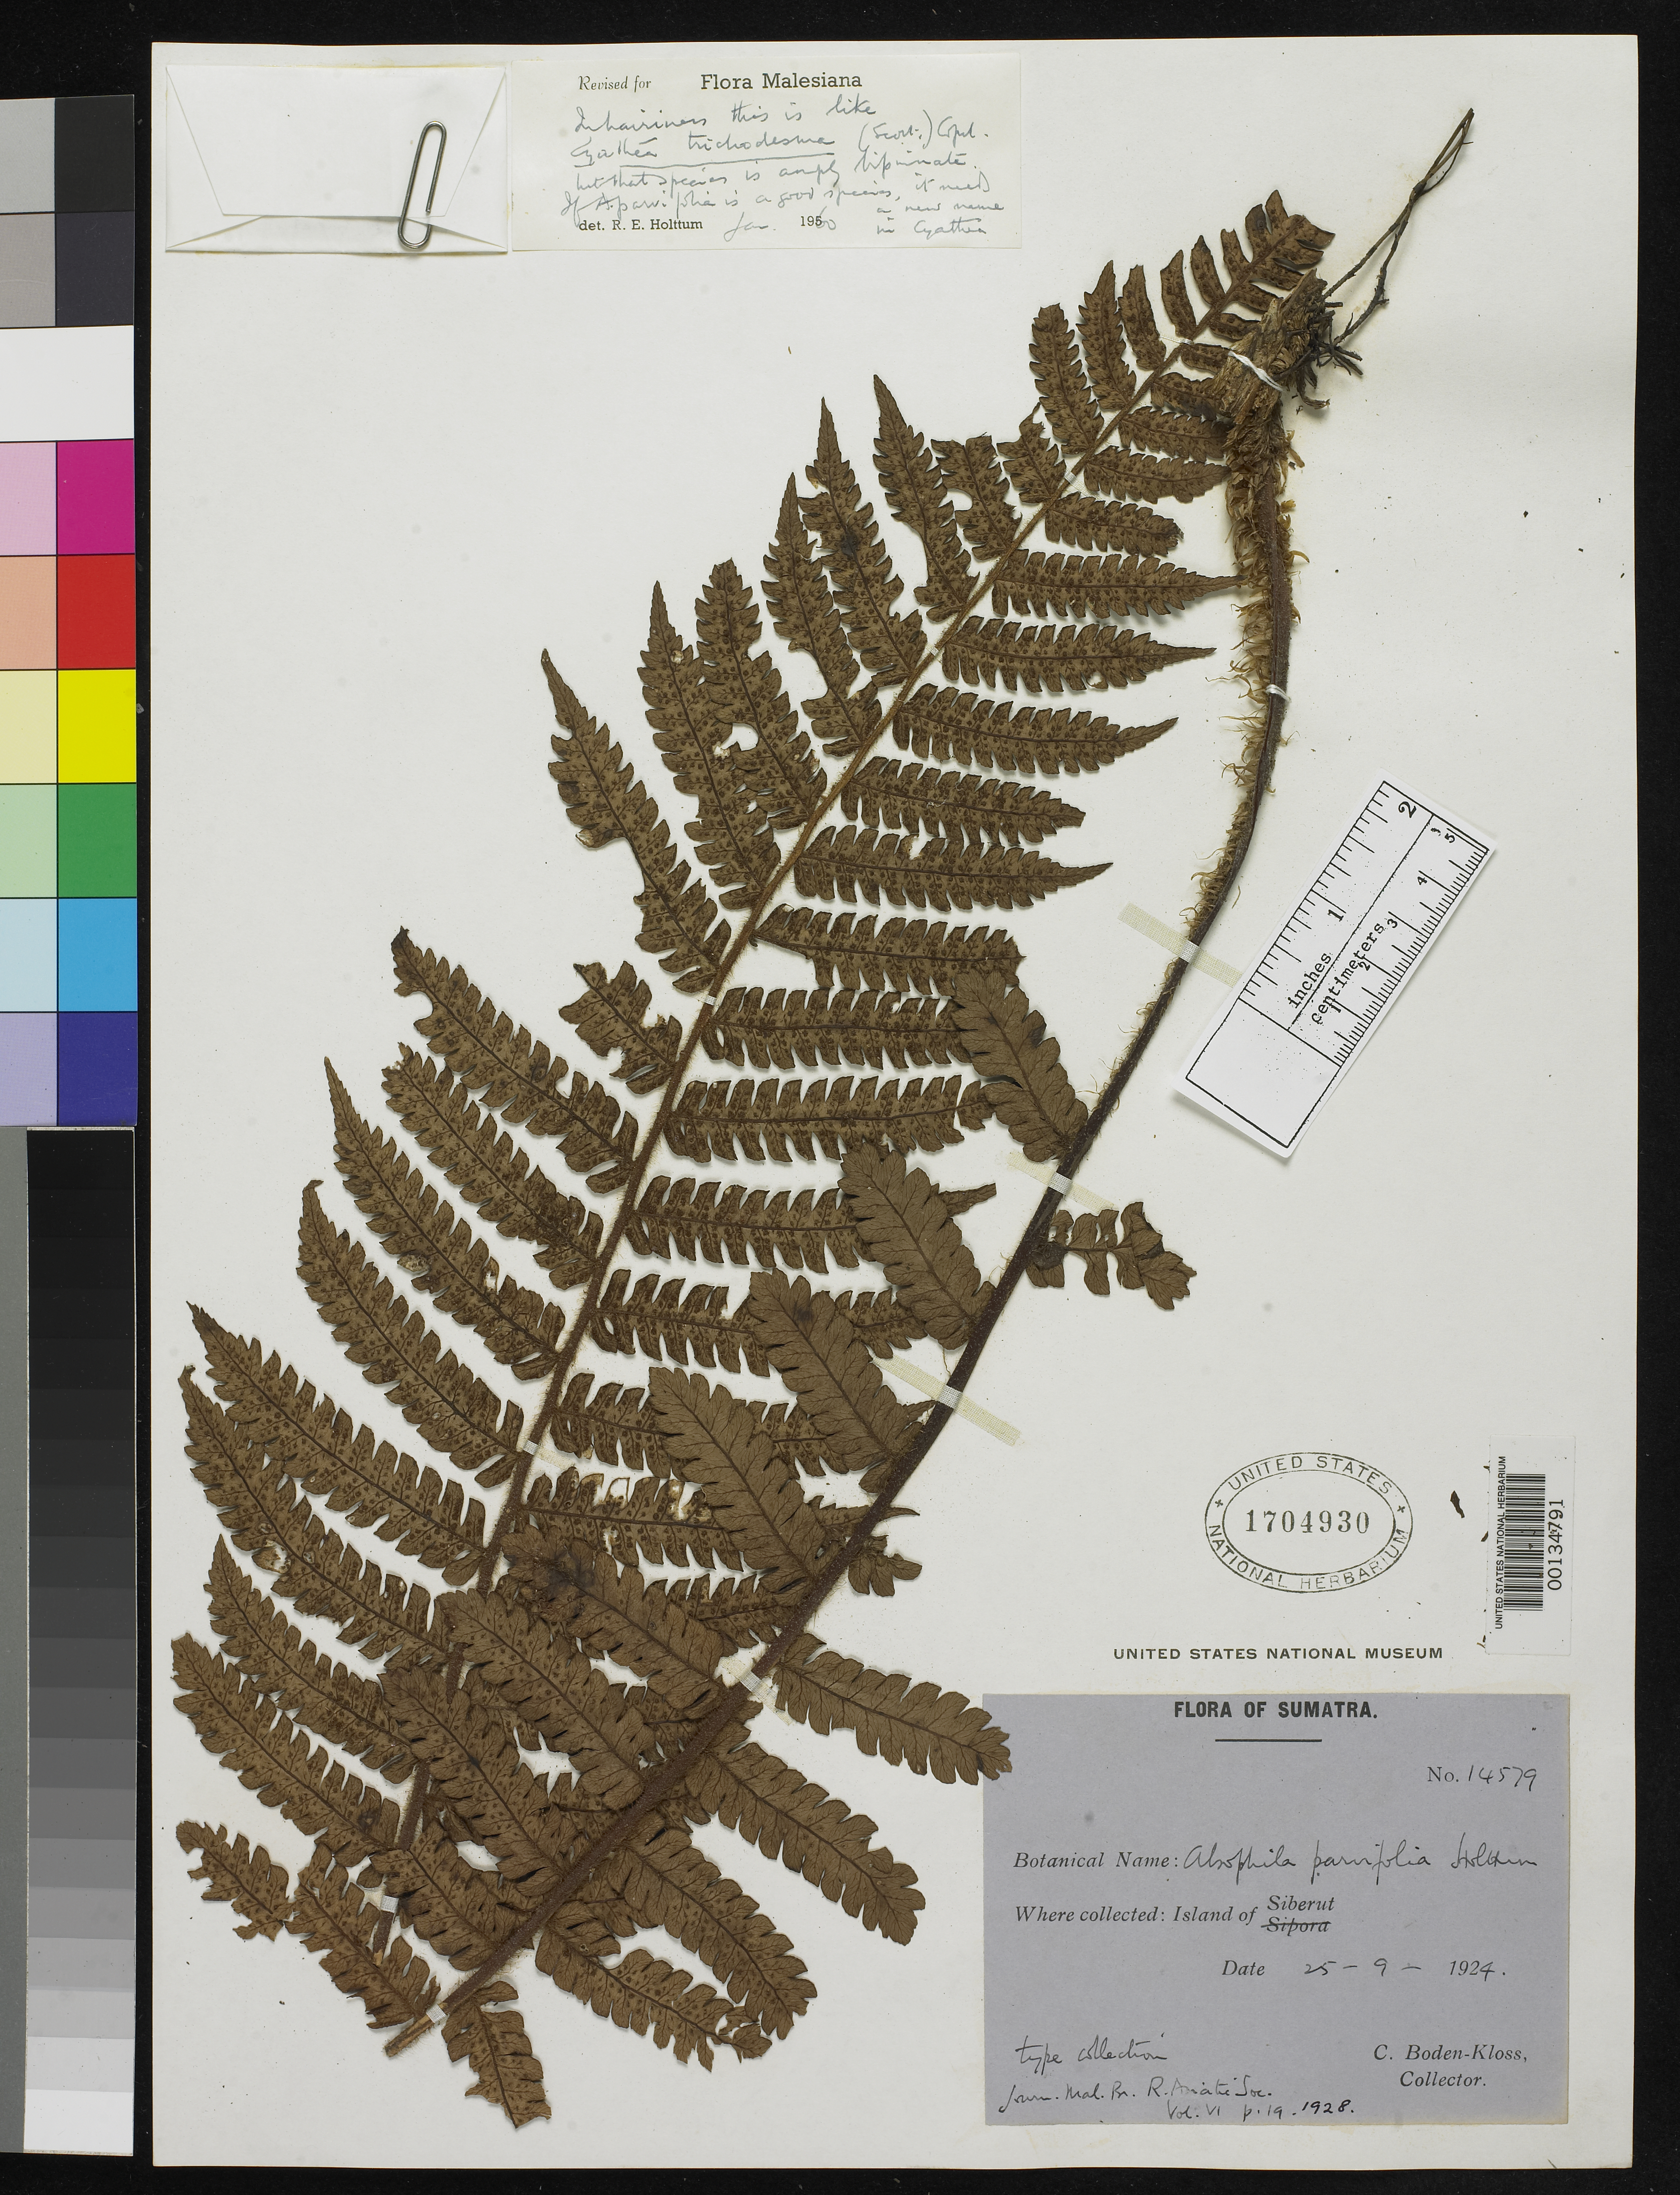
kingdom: Plantae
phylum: Tracheophyta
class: Polypodiopsida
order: Cyatheales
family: Cyatheaceae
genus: Alsophila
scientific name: Alsophila parvifolia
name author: Holttum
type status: Type Collection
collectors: C. Boden-Kloss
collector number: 14579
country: Indonesia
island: Sumatra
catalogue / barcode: US 1704930